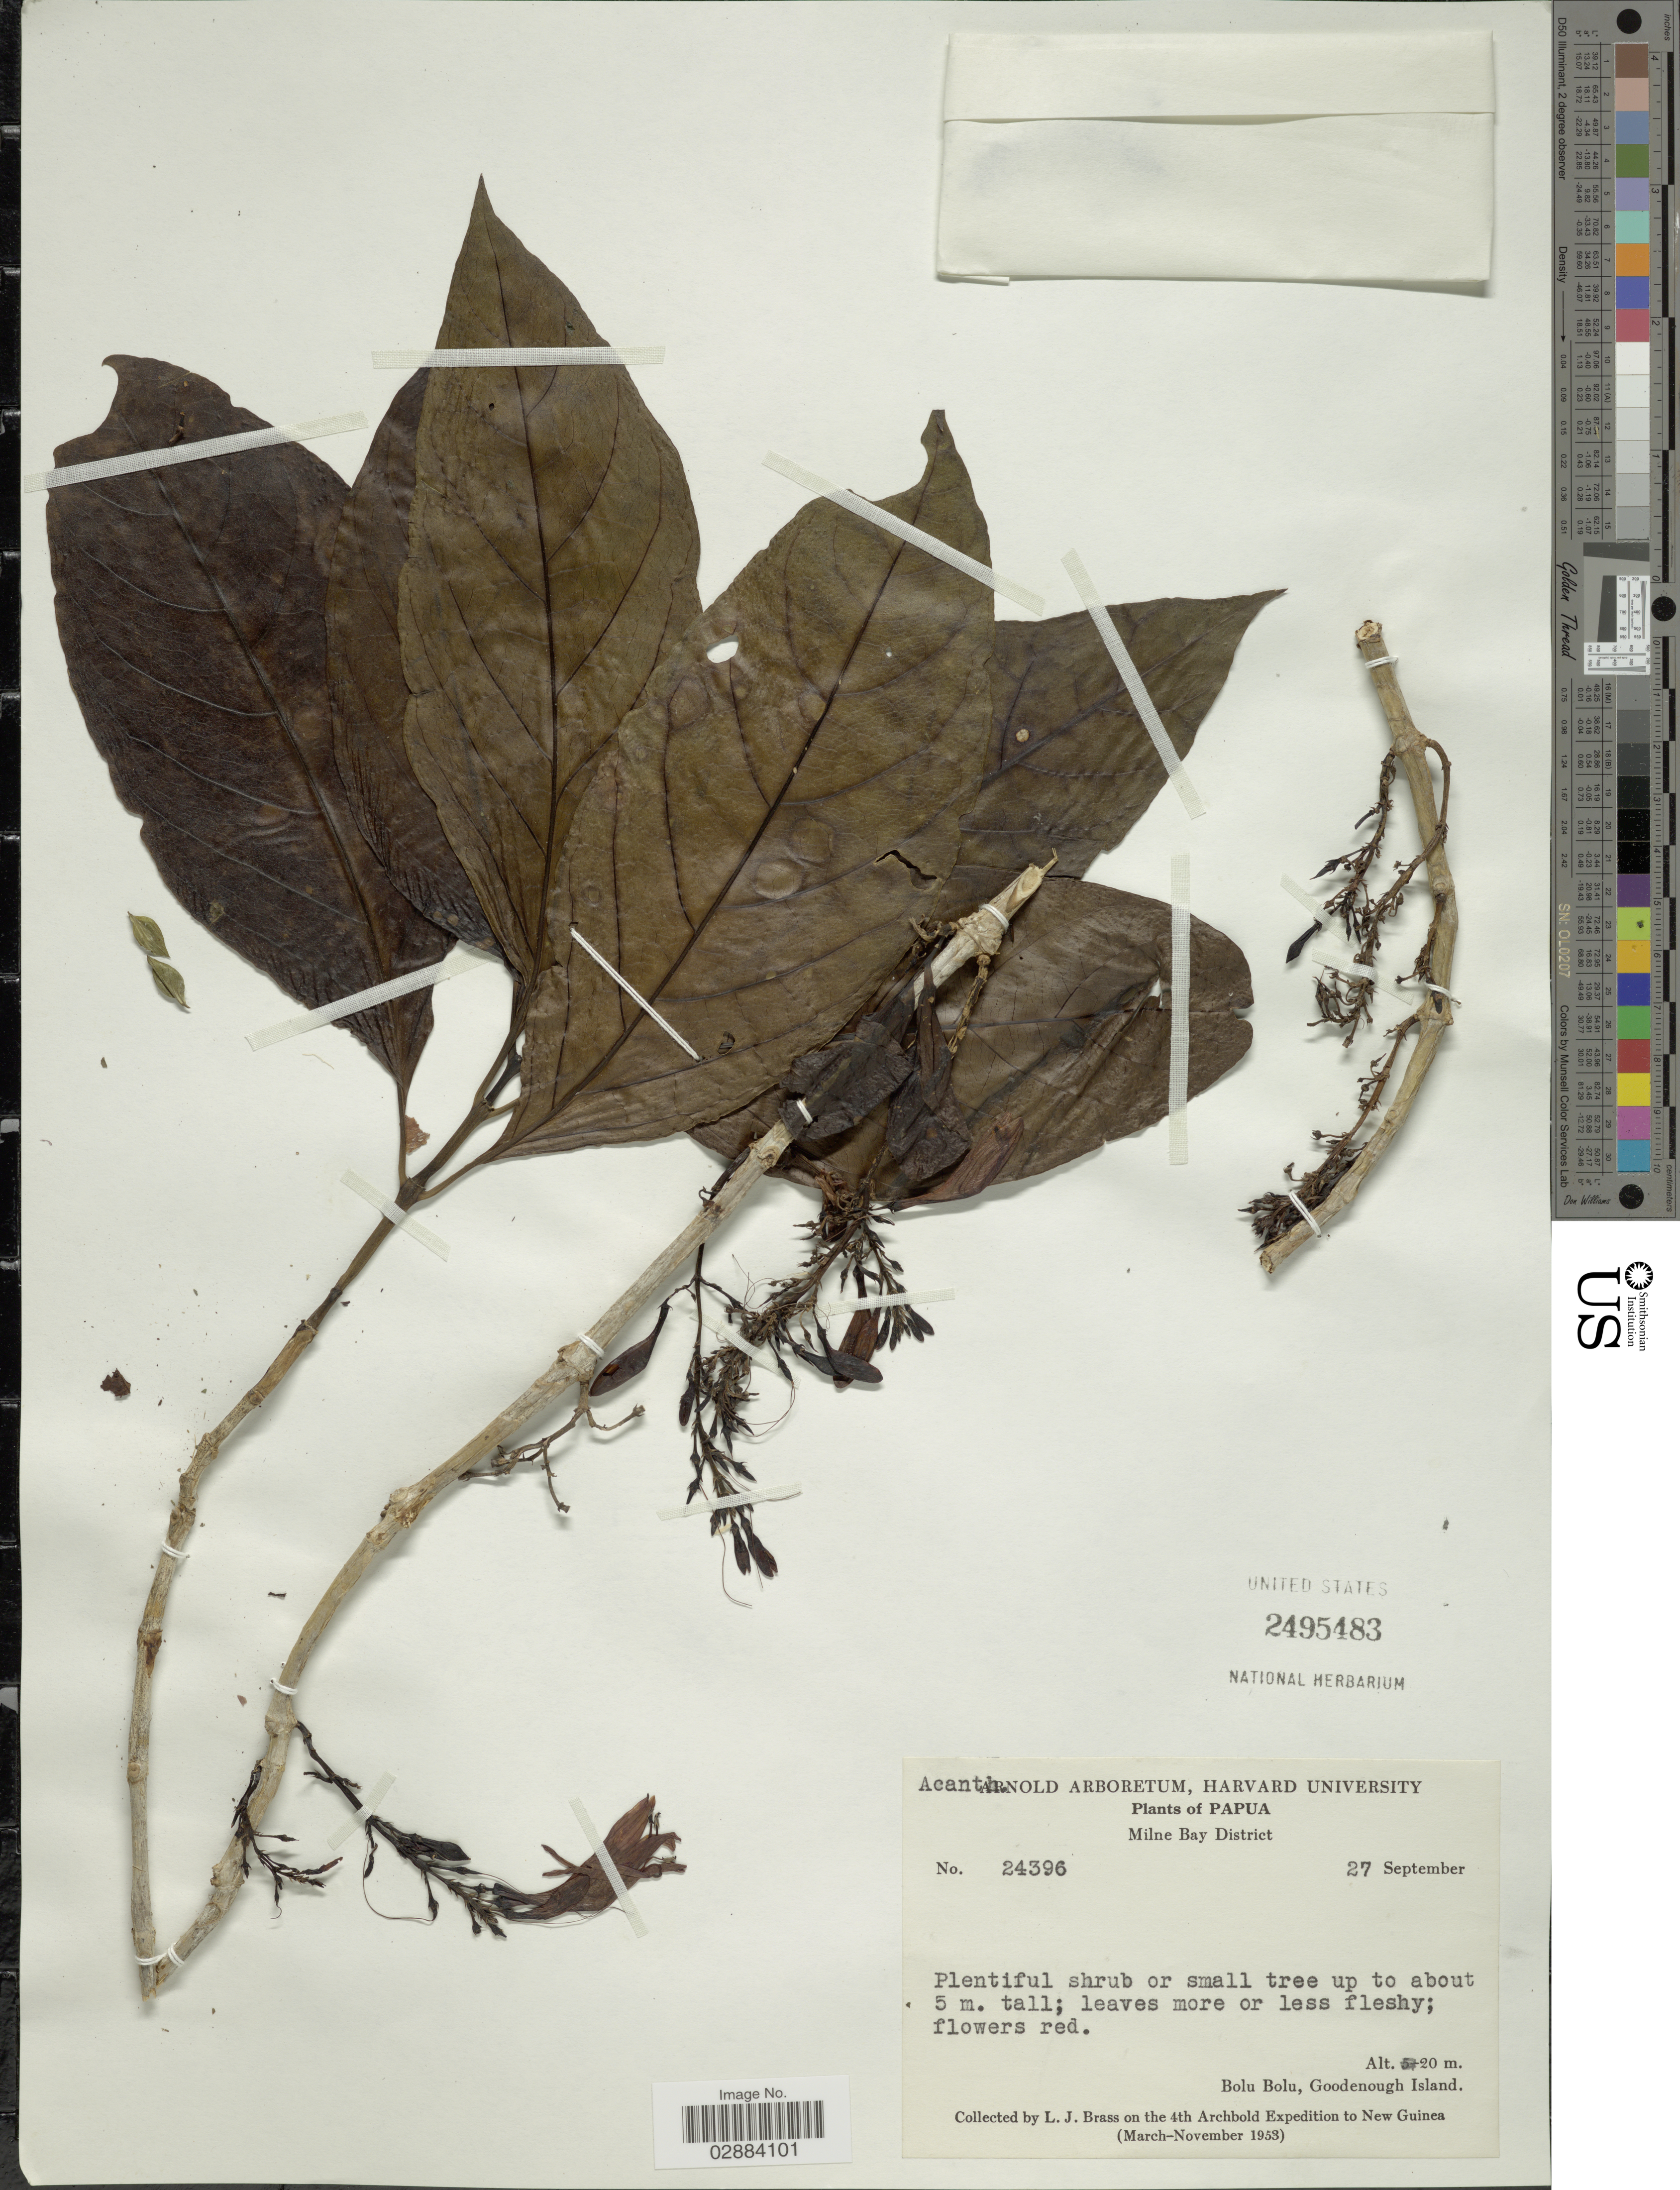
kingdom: Plantae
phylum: Tracheophyta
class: Magnoliopsida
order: Lamiales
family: Acanthaceae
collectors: L. J. Brass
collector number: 24396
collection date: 1953-09-27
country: Papua New Guinea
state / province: Milne Bay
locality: Papua. Milne Bay District. Bolu Bolu, Goodenough Island.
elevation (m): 20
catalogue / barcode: US 2495483